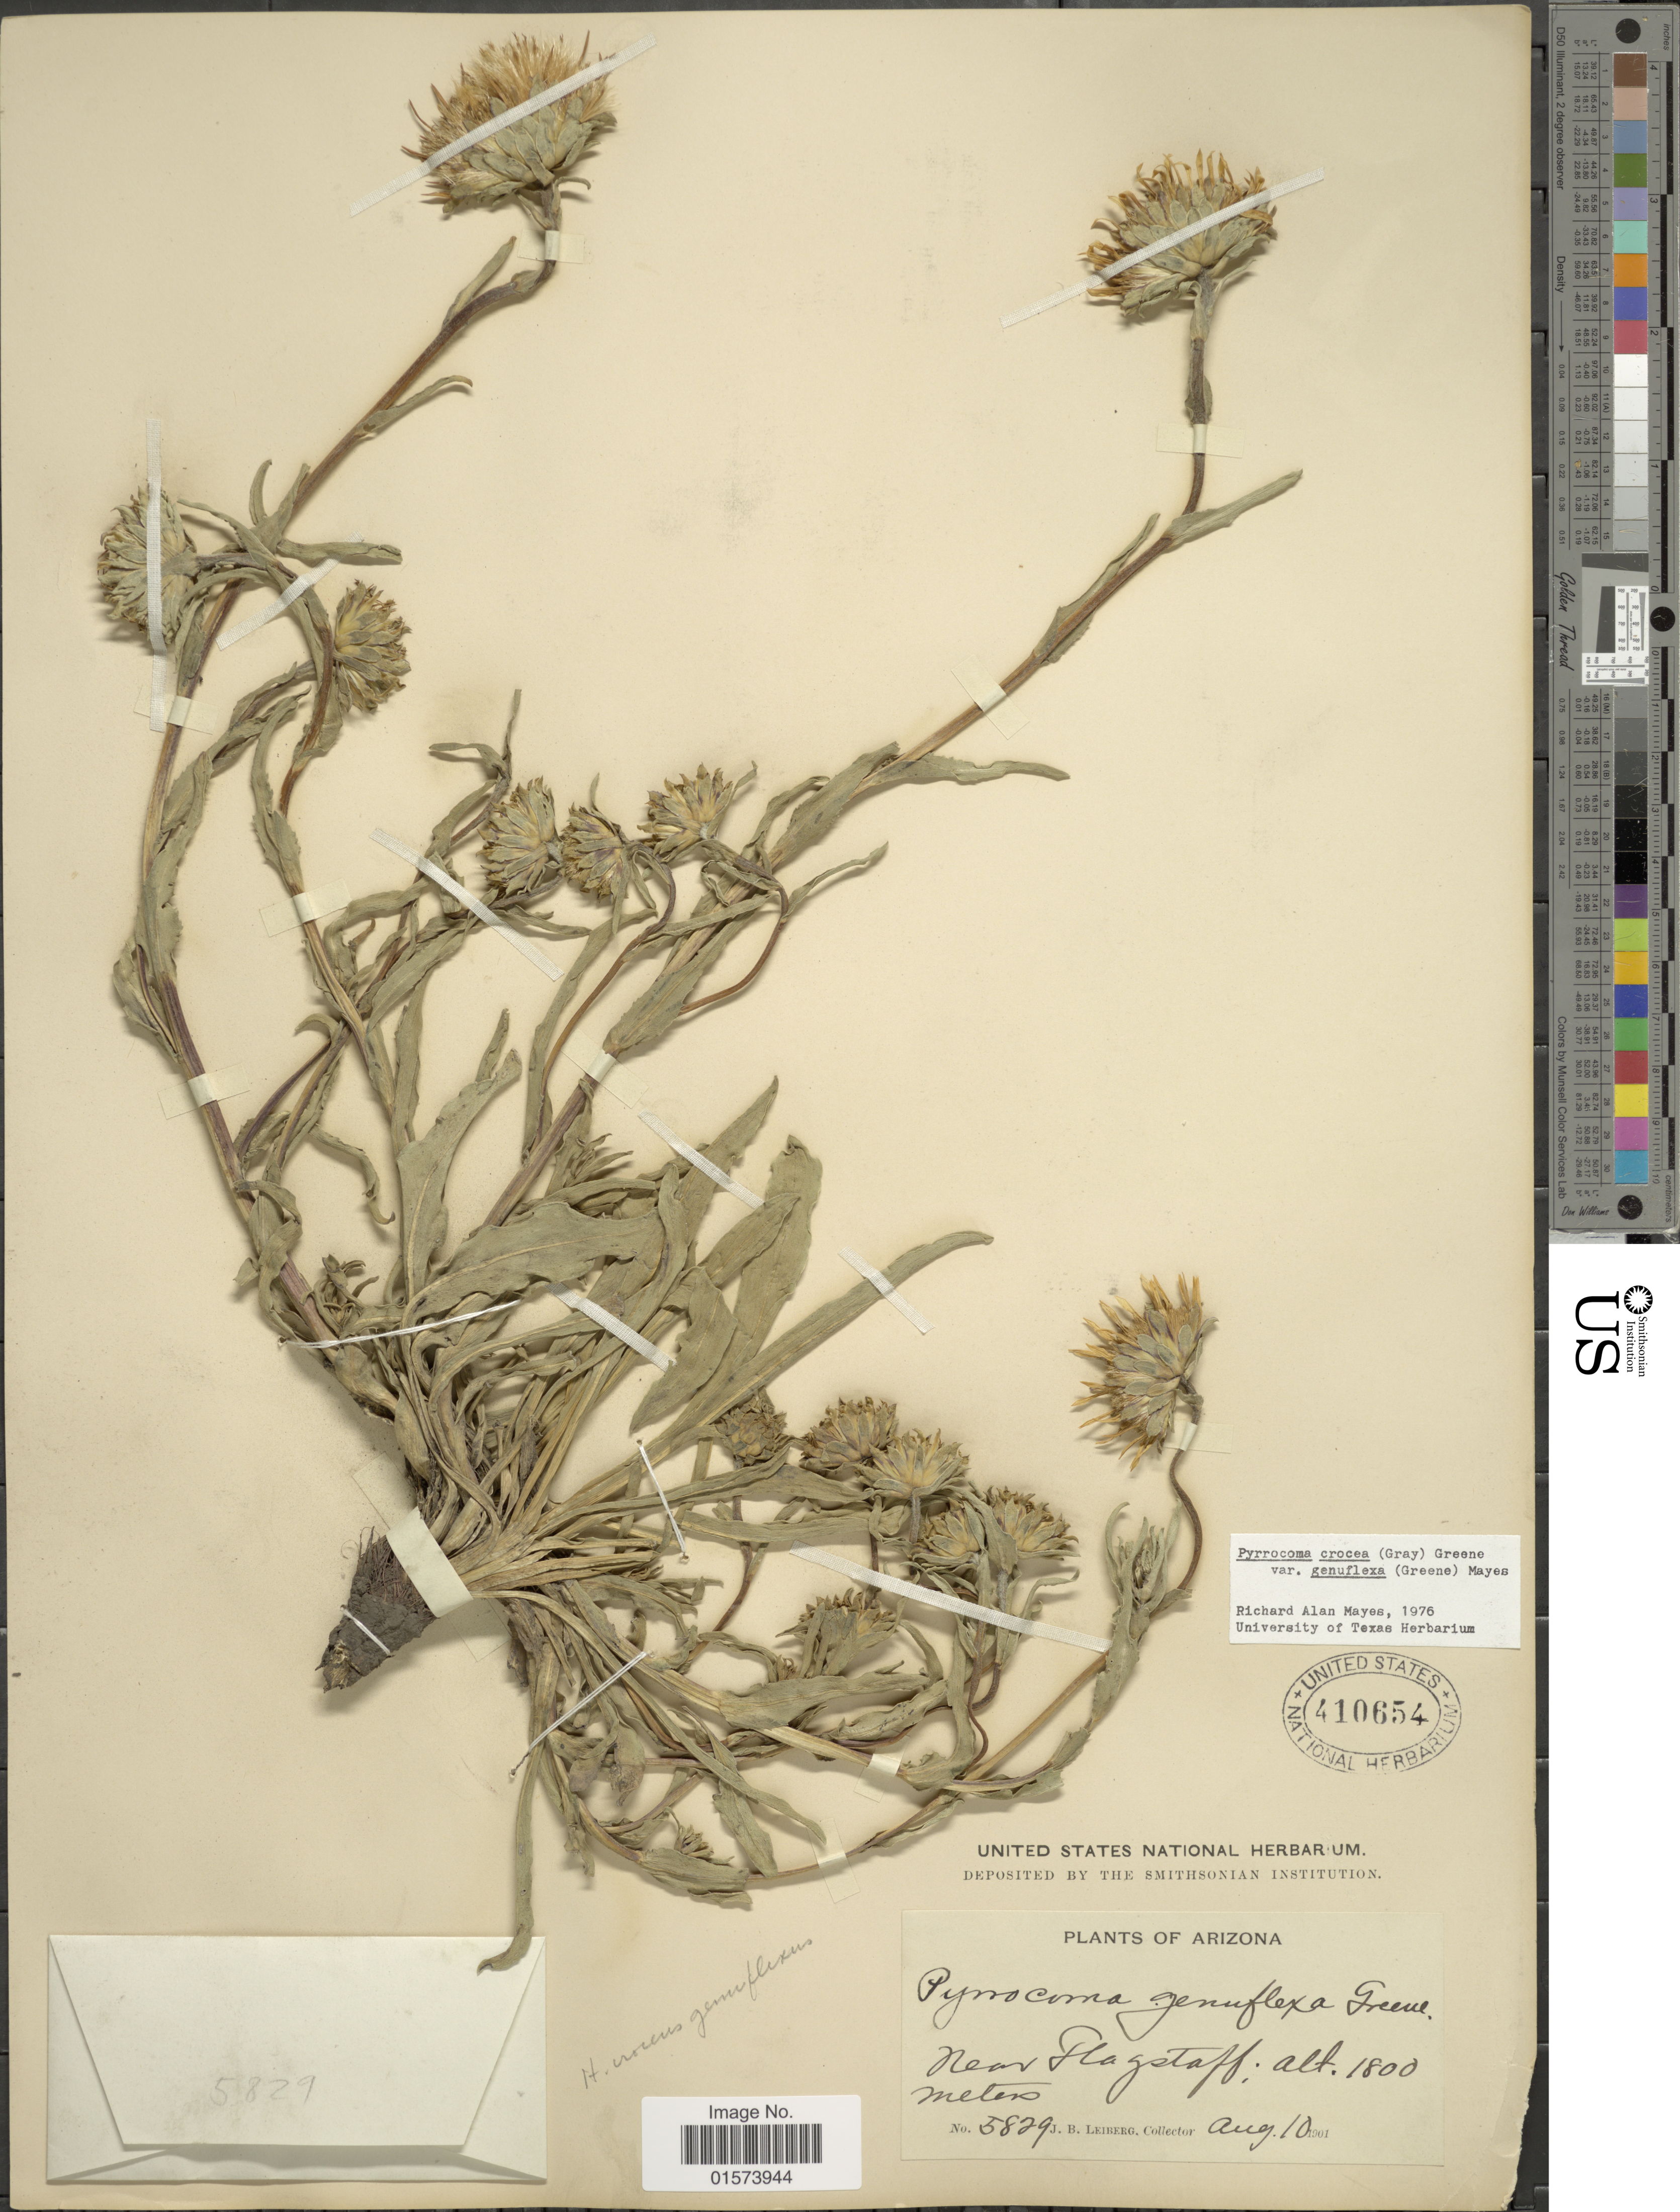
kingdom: Plantae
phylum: Tracheophyta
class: Magnoliopsida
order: Asterales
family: Asteraceae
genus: Pyrrocoma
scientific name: Pyrrocoma crocea var. genuflexa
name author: Mayes ex & D.J. Keil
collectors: J. B. Leiberg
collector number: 5829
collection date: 1901-08-10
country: United States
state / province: Arizona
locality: Near Flagstaff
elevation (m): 1800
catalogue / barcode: US 410654